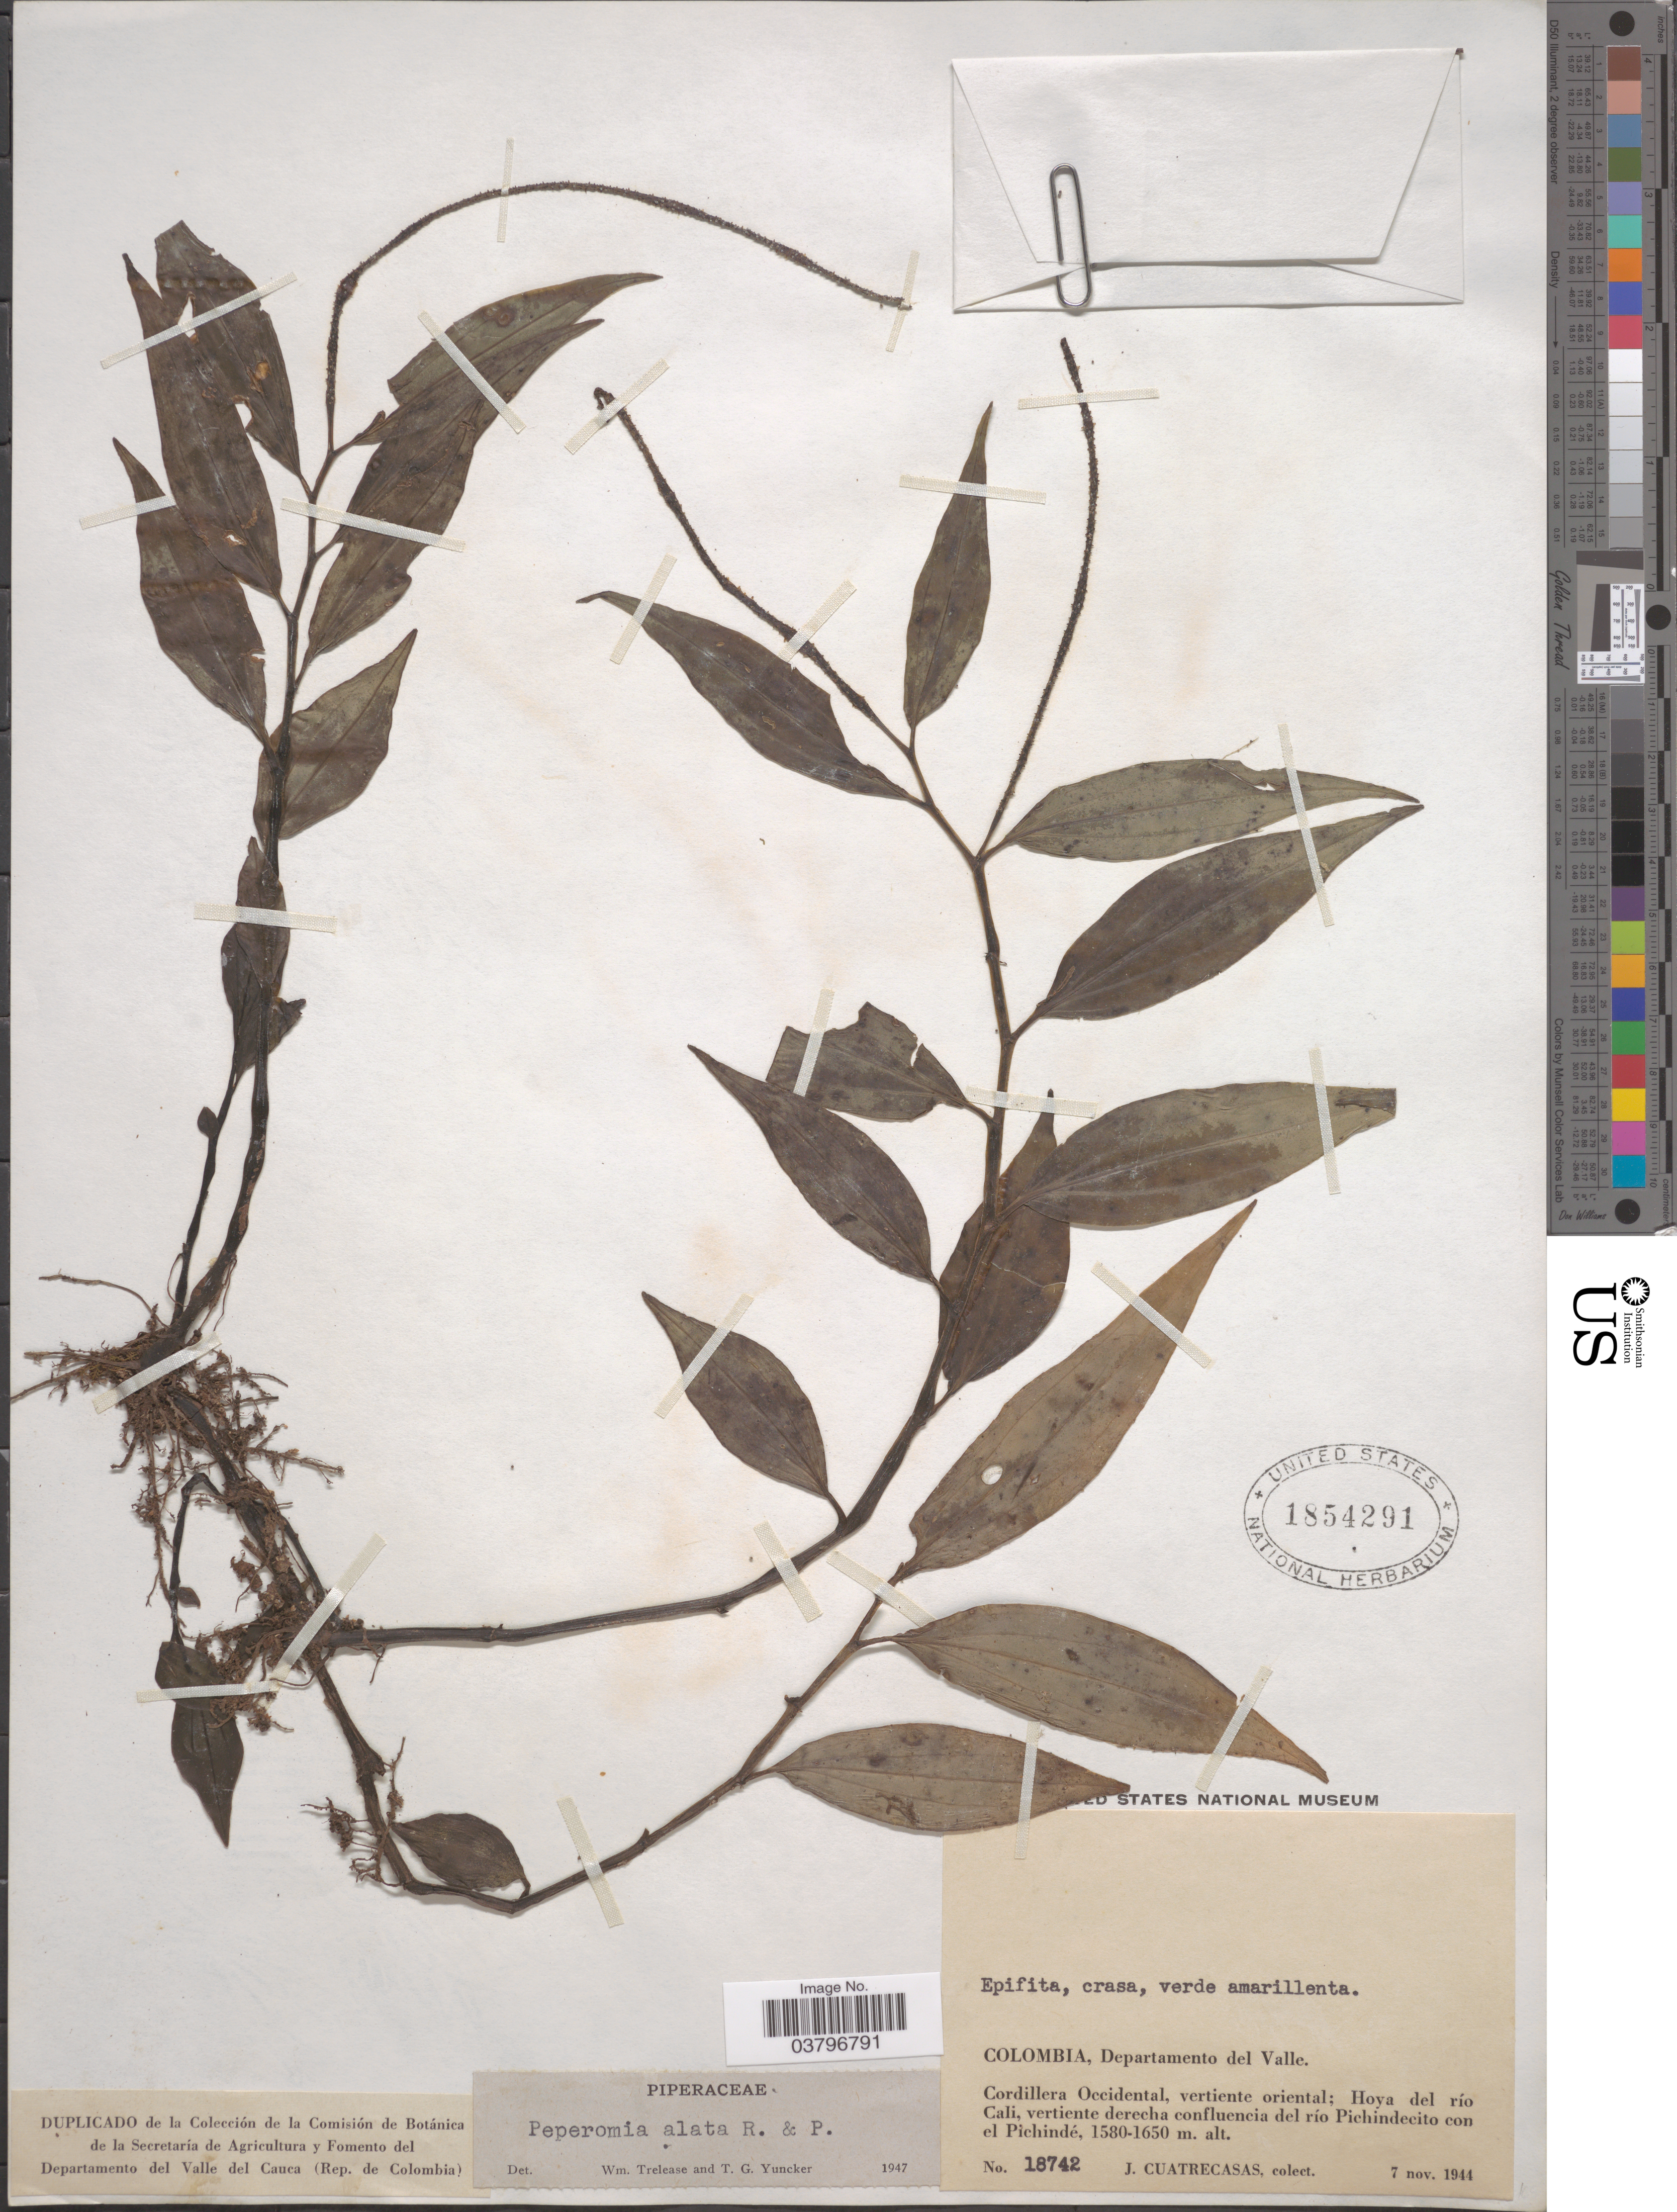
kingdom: Plantae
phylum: Tracheophyta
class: Magnoliopsida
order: Piperales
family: Piperaceae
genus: Peperomia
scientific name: Peperomia alata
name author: Ruiz & Pav.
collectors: J. Cuatrecasas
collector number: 18742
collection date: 1944-11-07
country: Colombia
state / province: Valle del Cauca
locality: Departamento del Valle. Cordillera Occidental, vertiente oriental; Hoya del río Cali, vertiente derecha confluencia del río Pichindecito con el Pichindé.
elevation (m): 1580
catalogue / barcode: US 1854291